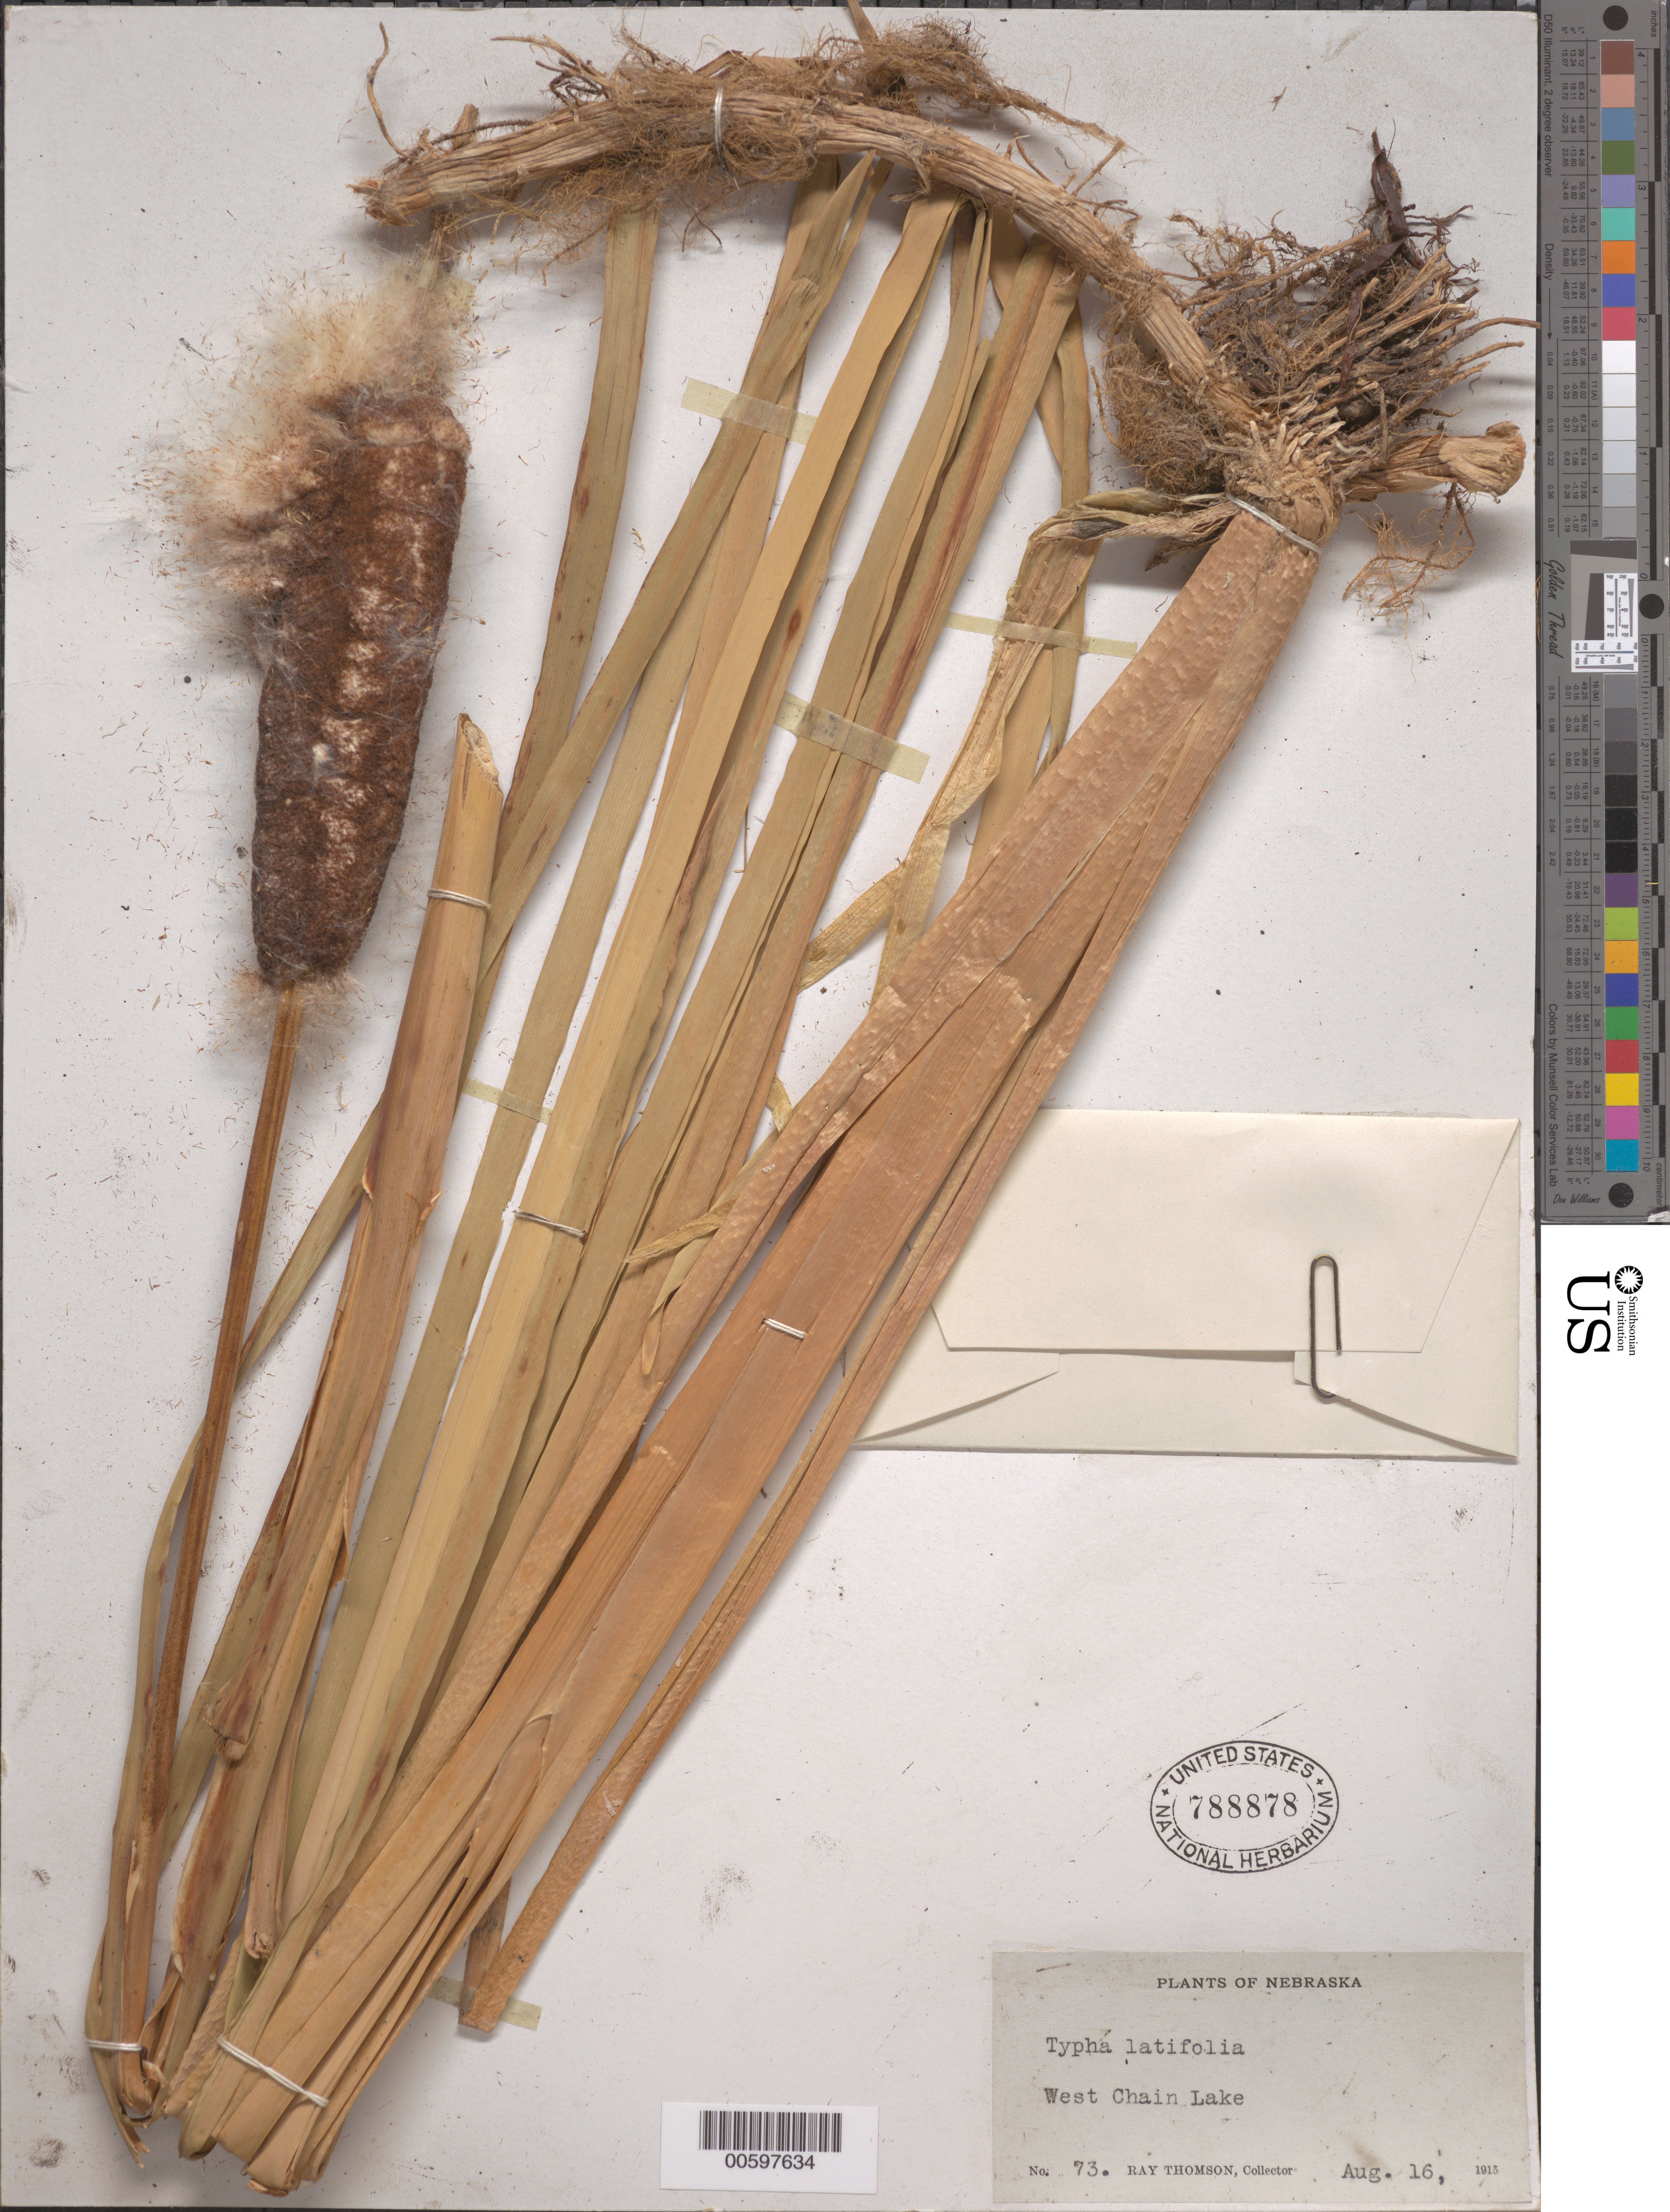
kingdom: Plantae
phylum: Tracheophyta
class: Liliopsida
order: Poales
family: Typhaceae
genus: Typha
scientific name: Typha latifolia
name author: L.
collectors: R. Thomson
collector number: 73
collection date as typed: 16 Aug 1915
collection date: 1915-08-16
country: United States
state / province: Nebraska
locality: West Chain Lake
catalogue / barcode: US 788878